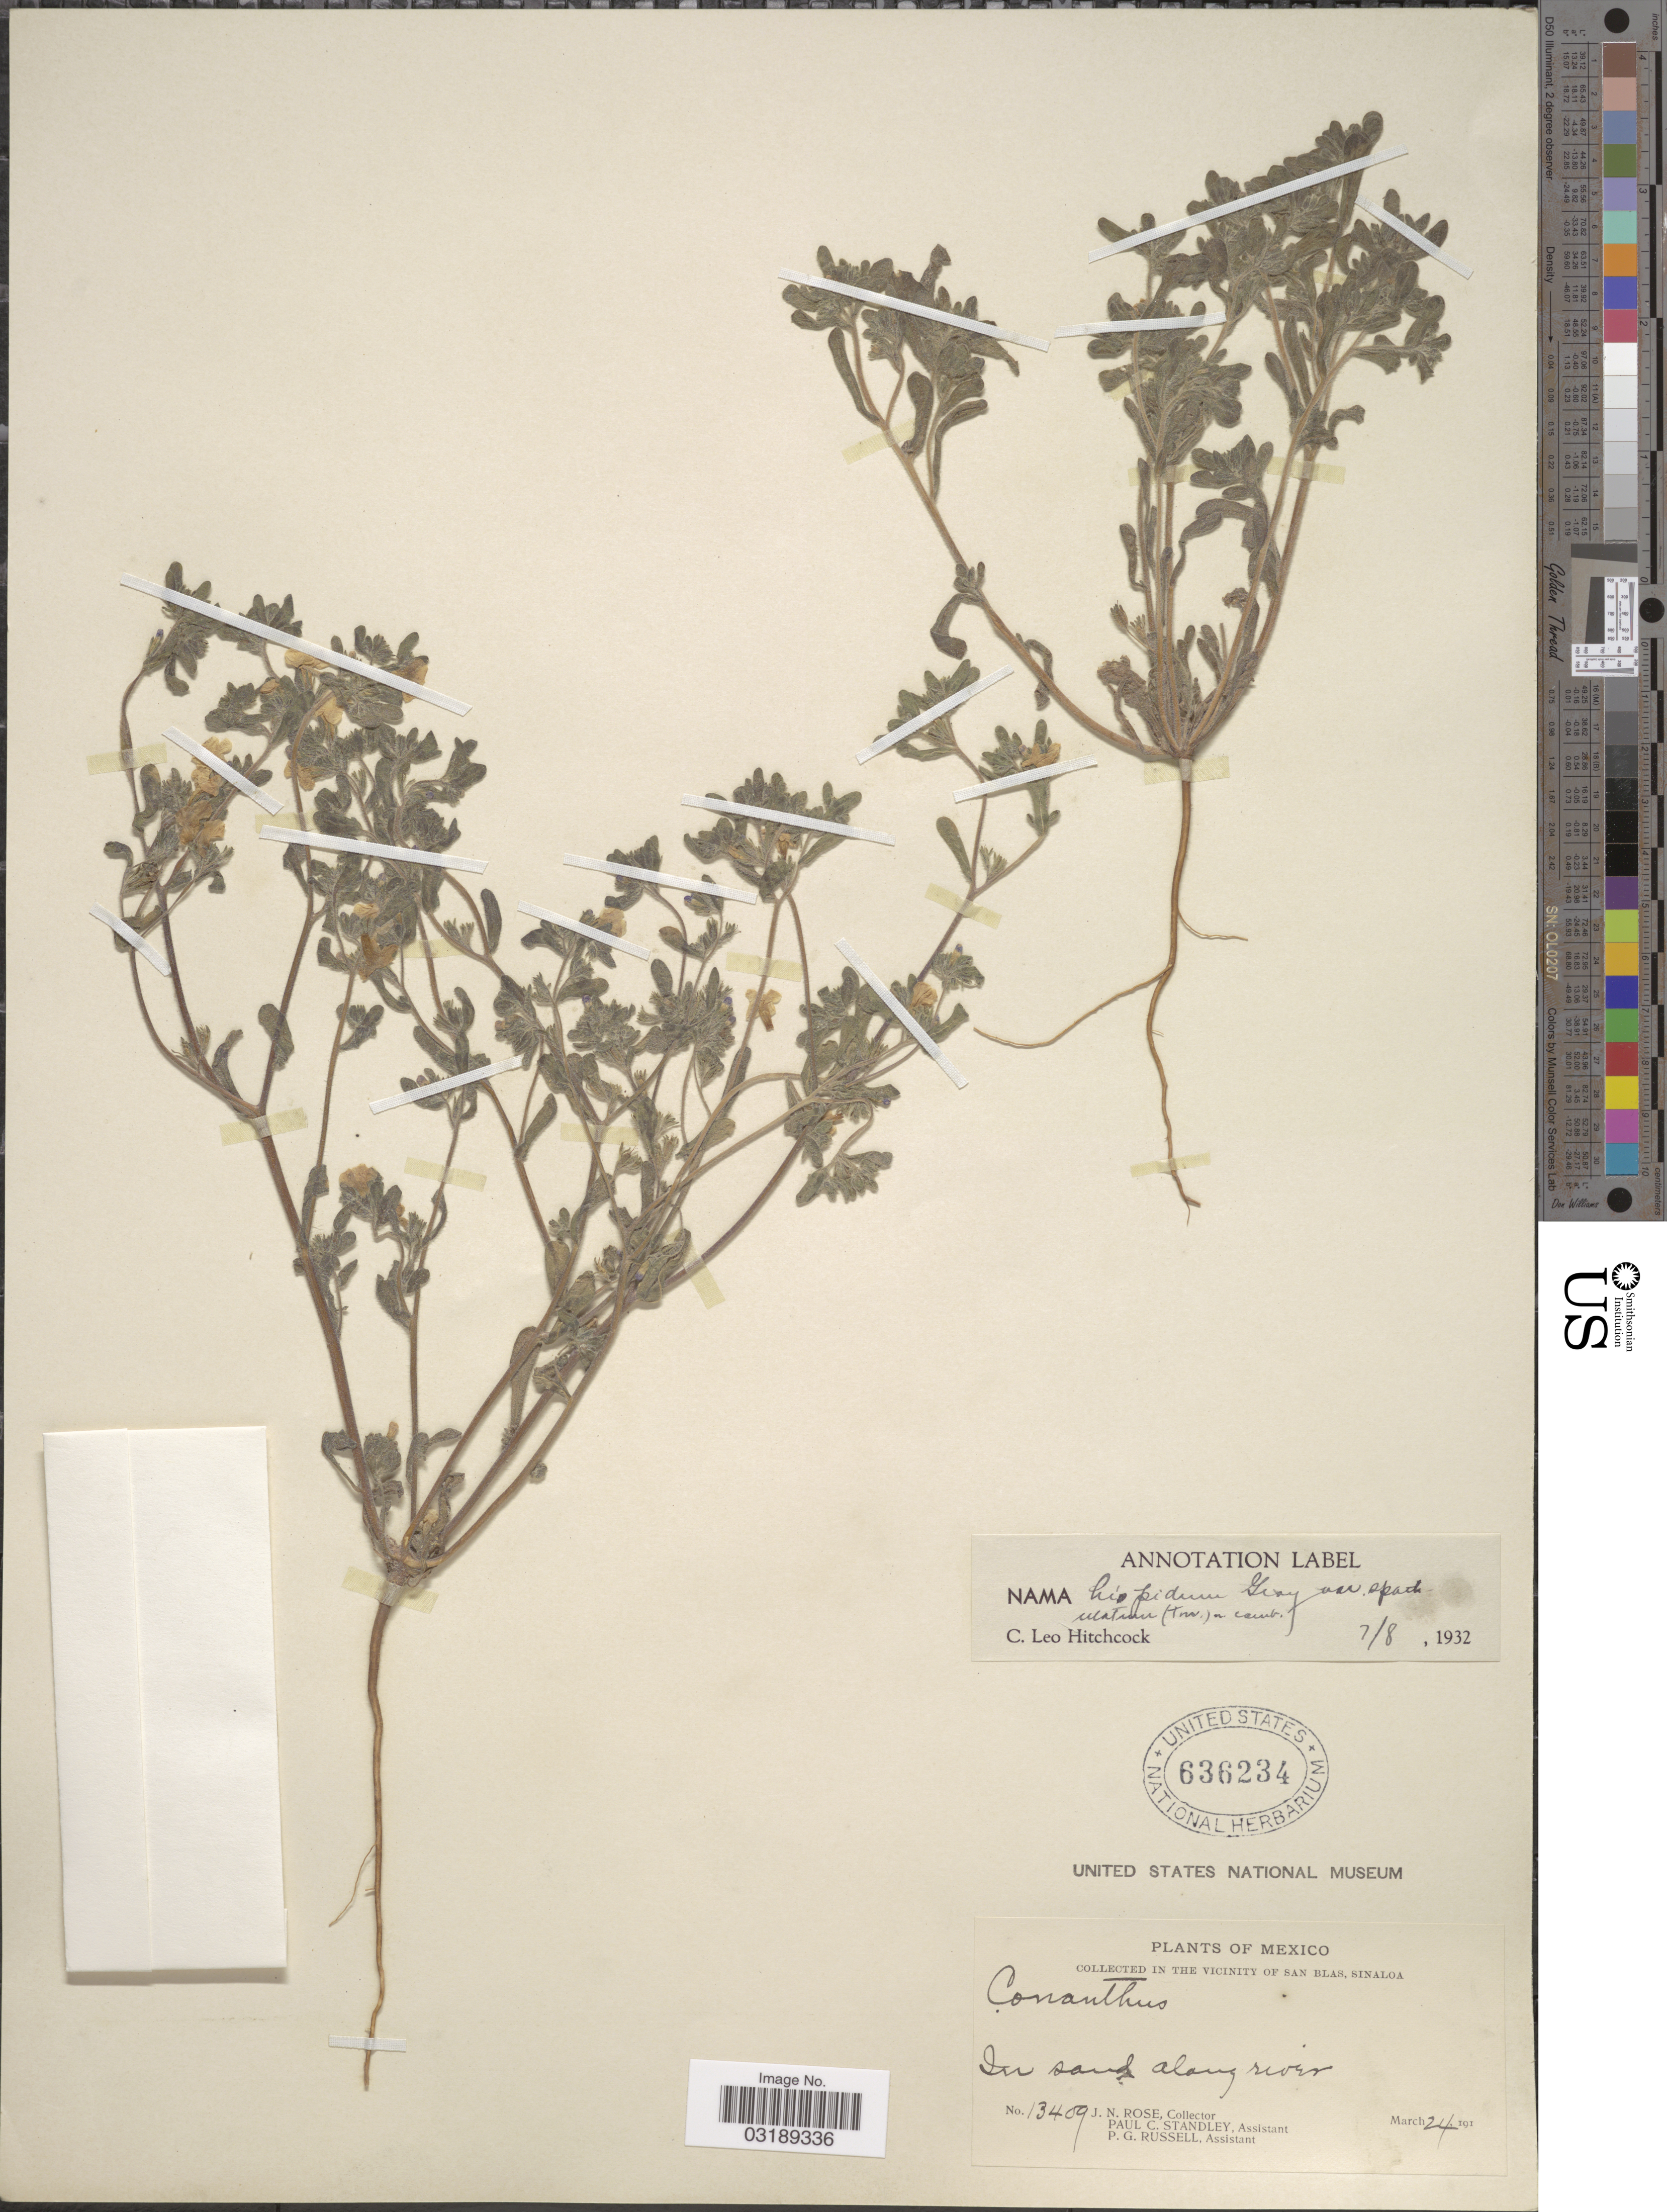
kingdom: Plantae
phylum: Tracheophyta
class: Magnoliopsida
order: Boraginales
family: Namaceae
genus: Nama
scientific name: Nama hispida var. spathulatum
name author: (Torr.) C.L. Hitchc.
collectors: J. N. Rose, P. C. Standley & P. G. Russell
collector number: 13409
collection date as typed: March 24, 191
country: Mexico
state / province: Sinaloa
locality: In the vicinity of San Blas, In sand along river.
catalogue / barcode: US 636234